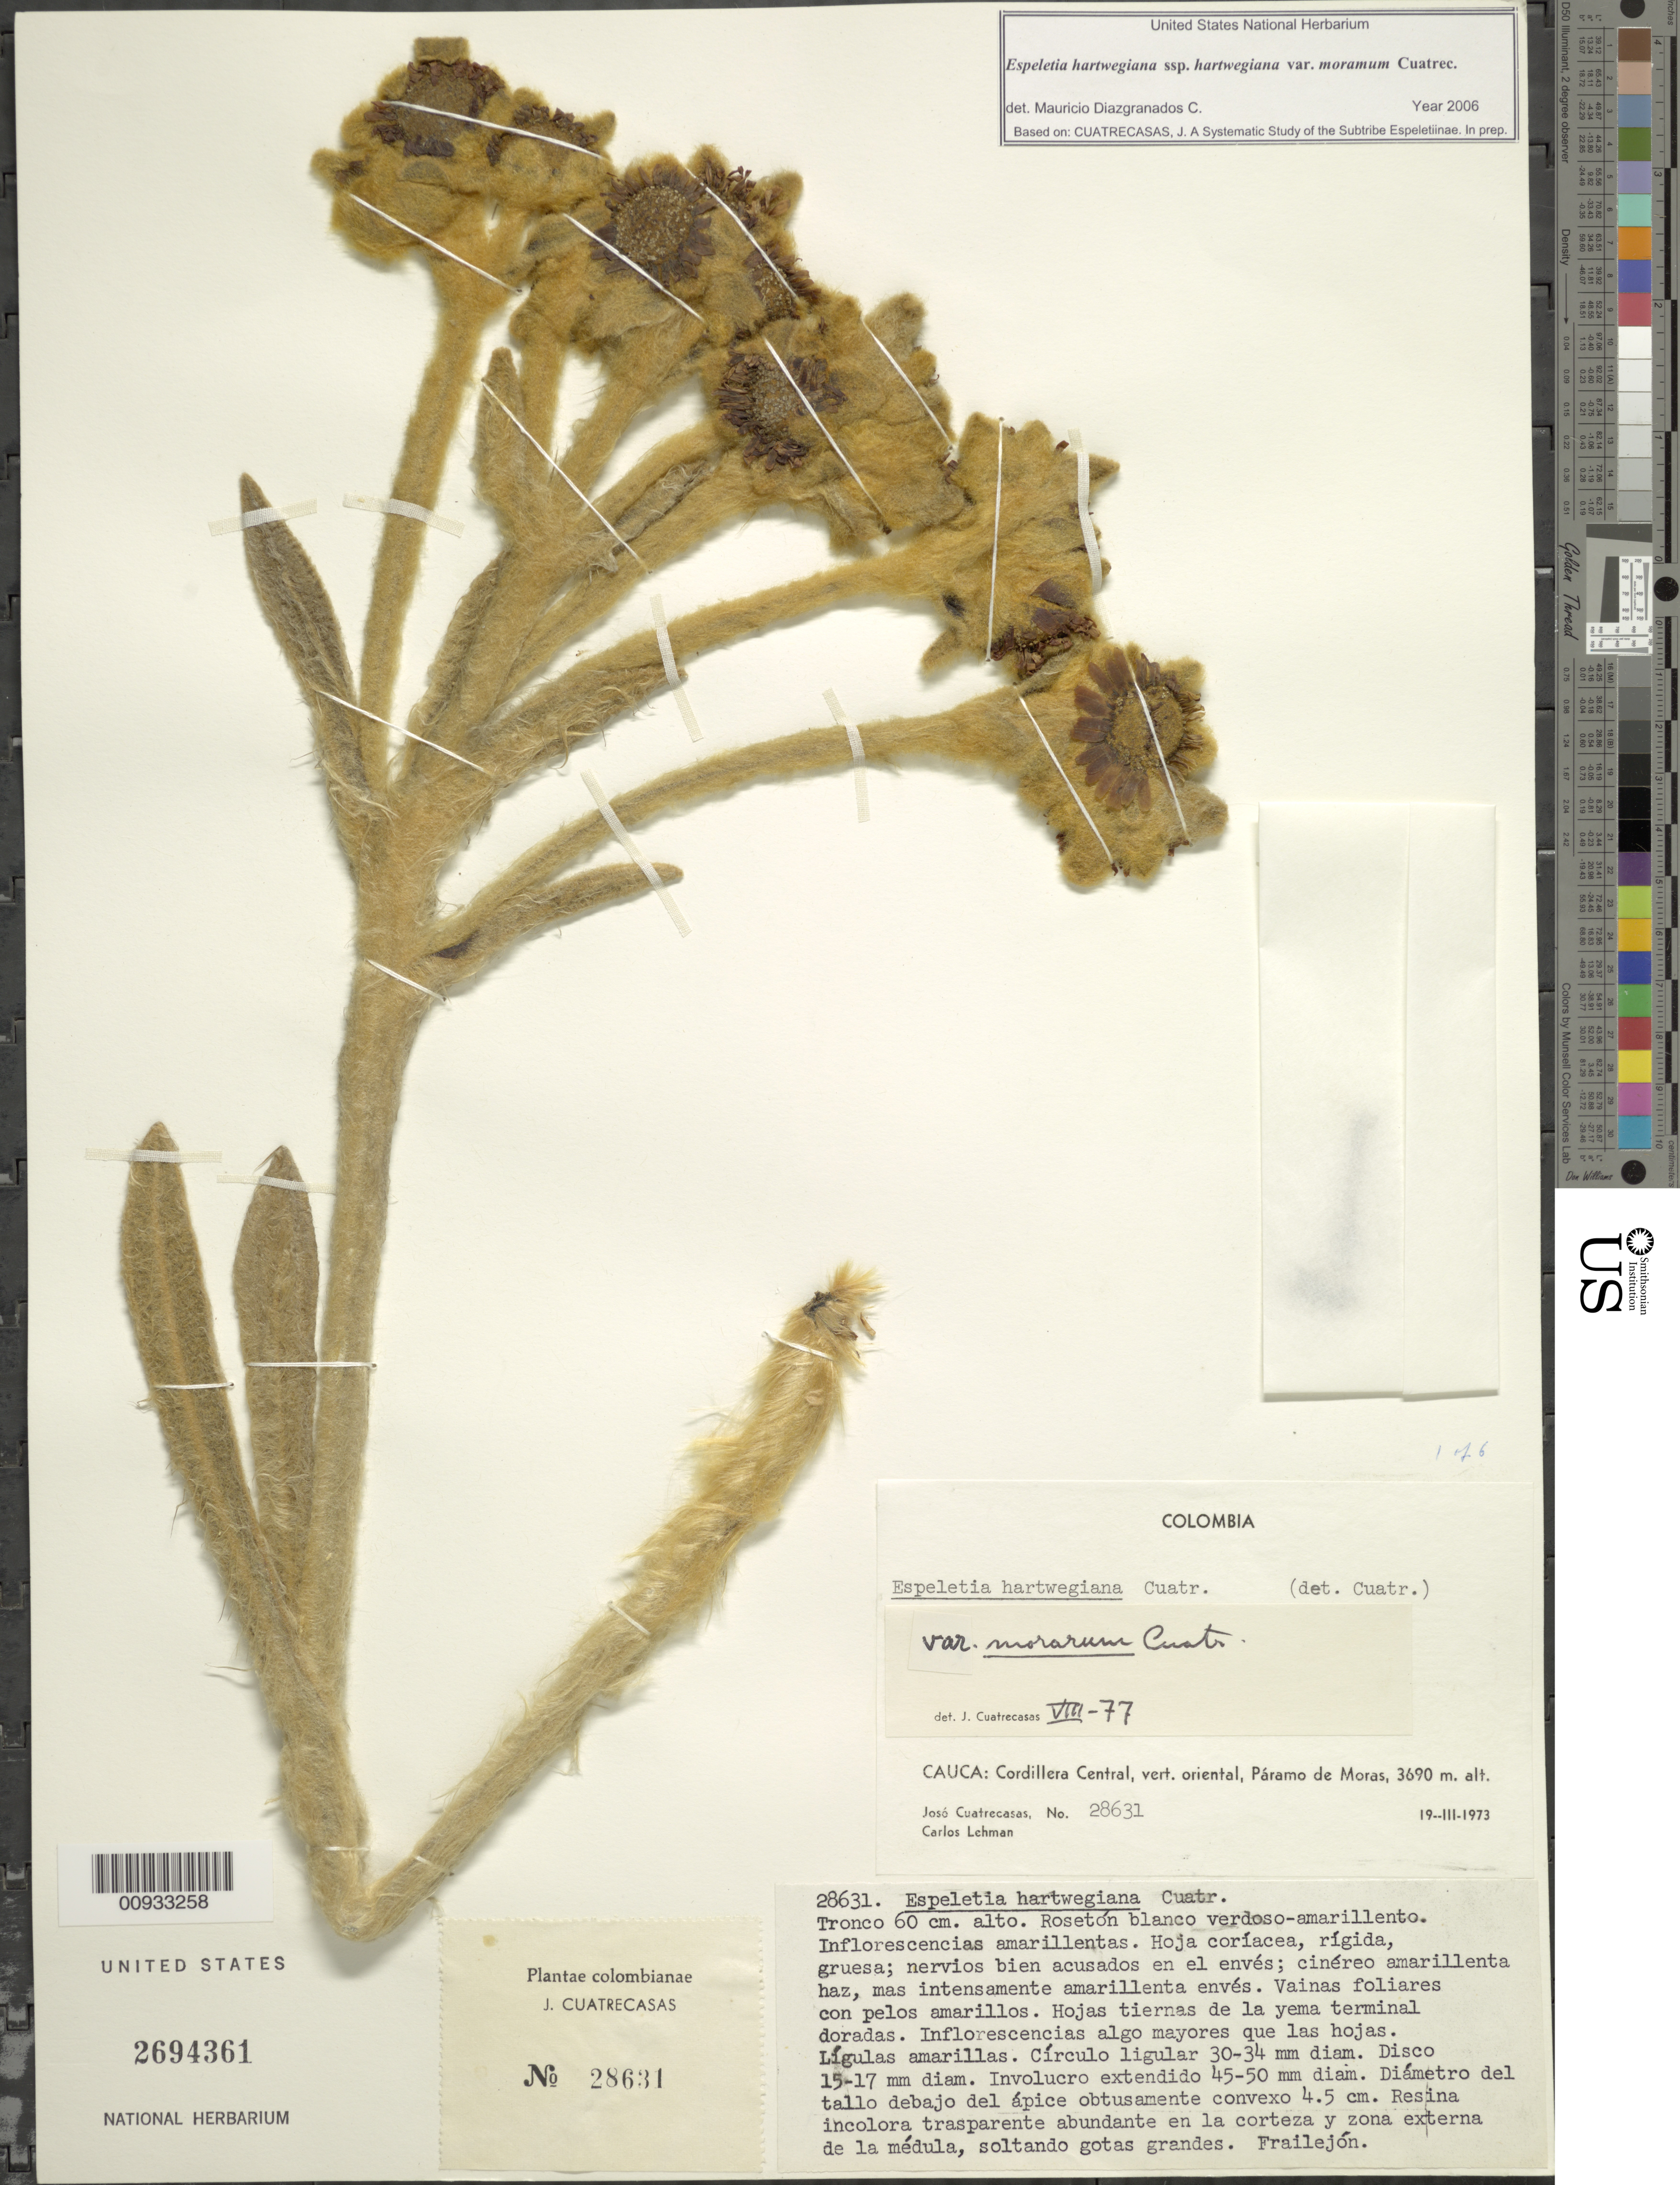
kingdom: Plantae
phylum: Tracheophyta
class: Magnoliopsida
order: Asterales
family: Asteraceae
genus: Espeletia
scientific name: Espeletia hartwegiana var. morarum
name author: Cuatrec.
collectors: J. Cuatrecasas & C. Lehman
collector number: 28631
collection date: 1973-03-19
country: Colombia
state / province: Cauca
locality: Páramo de Moras. Cordillera Central, vertiente oriental. .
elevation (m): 3690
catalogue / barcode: US 2694361